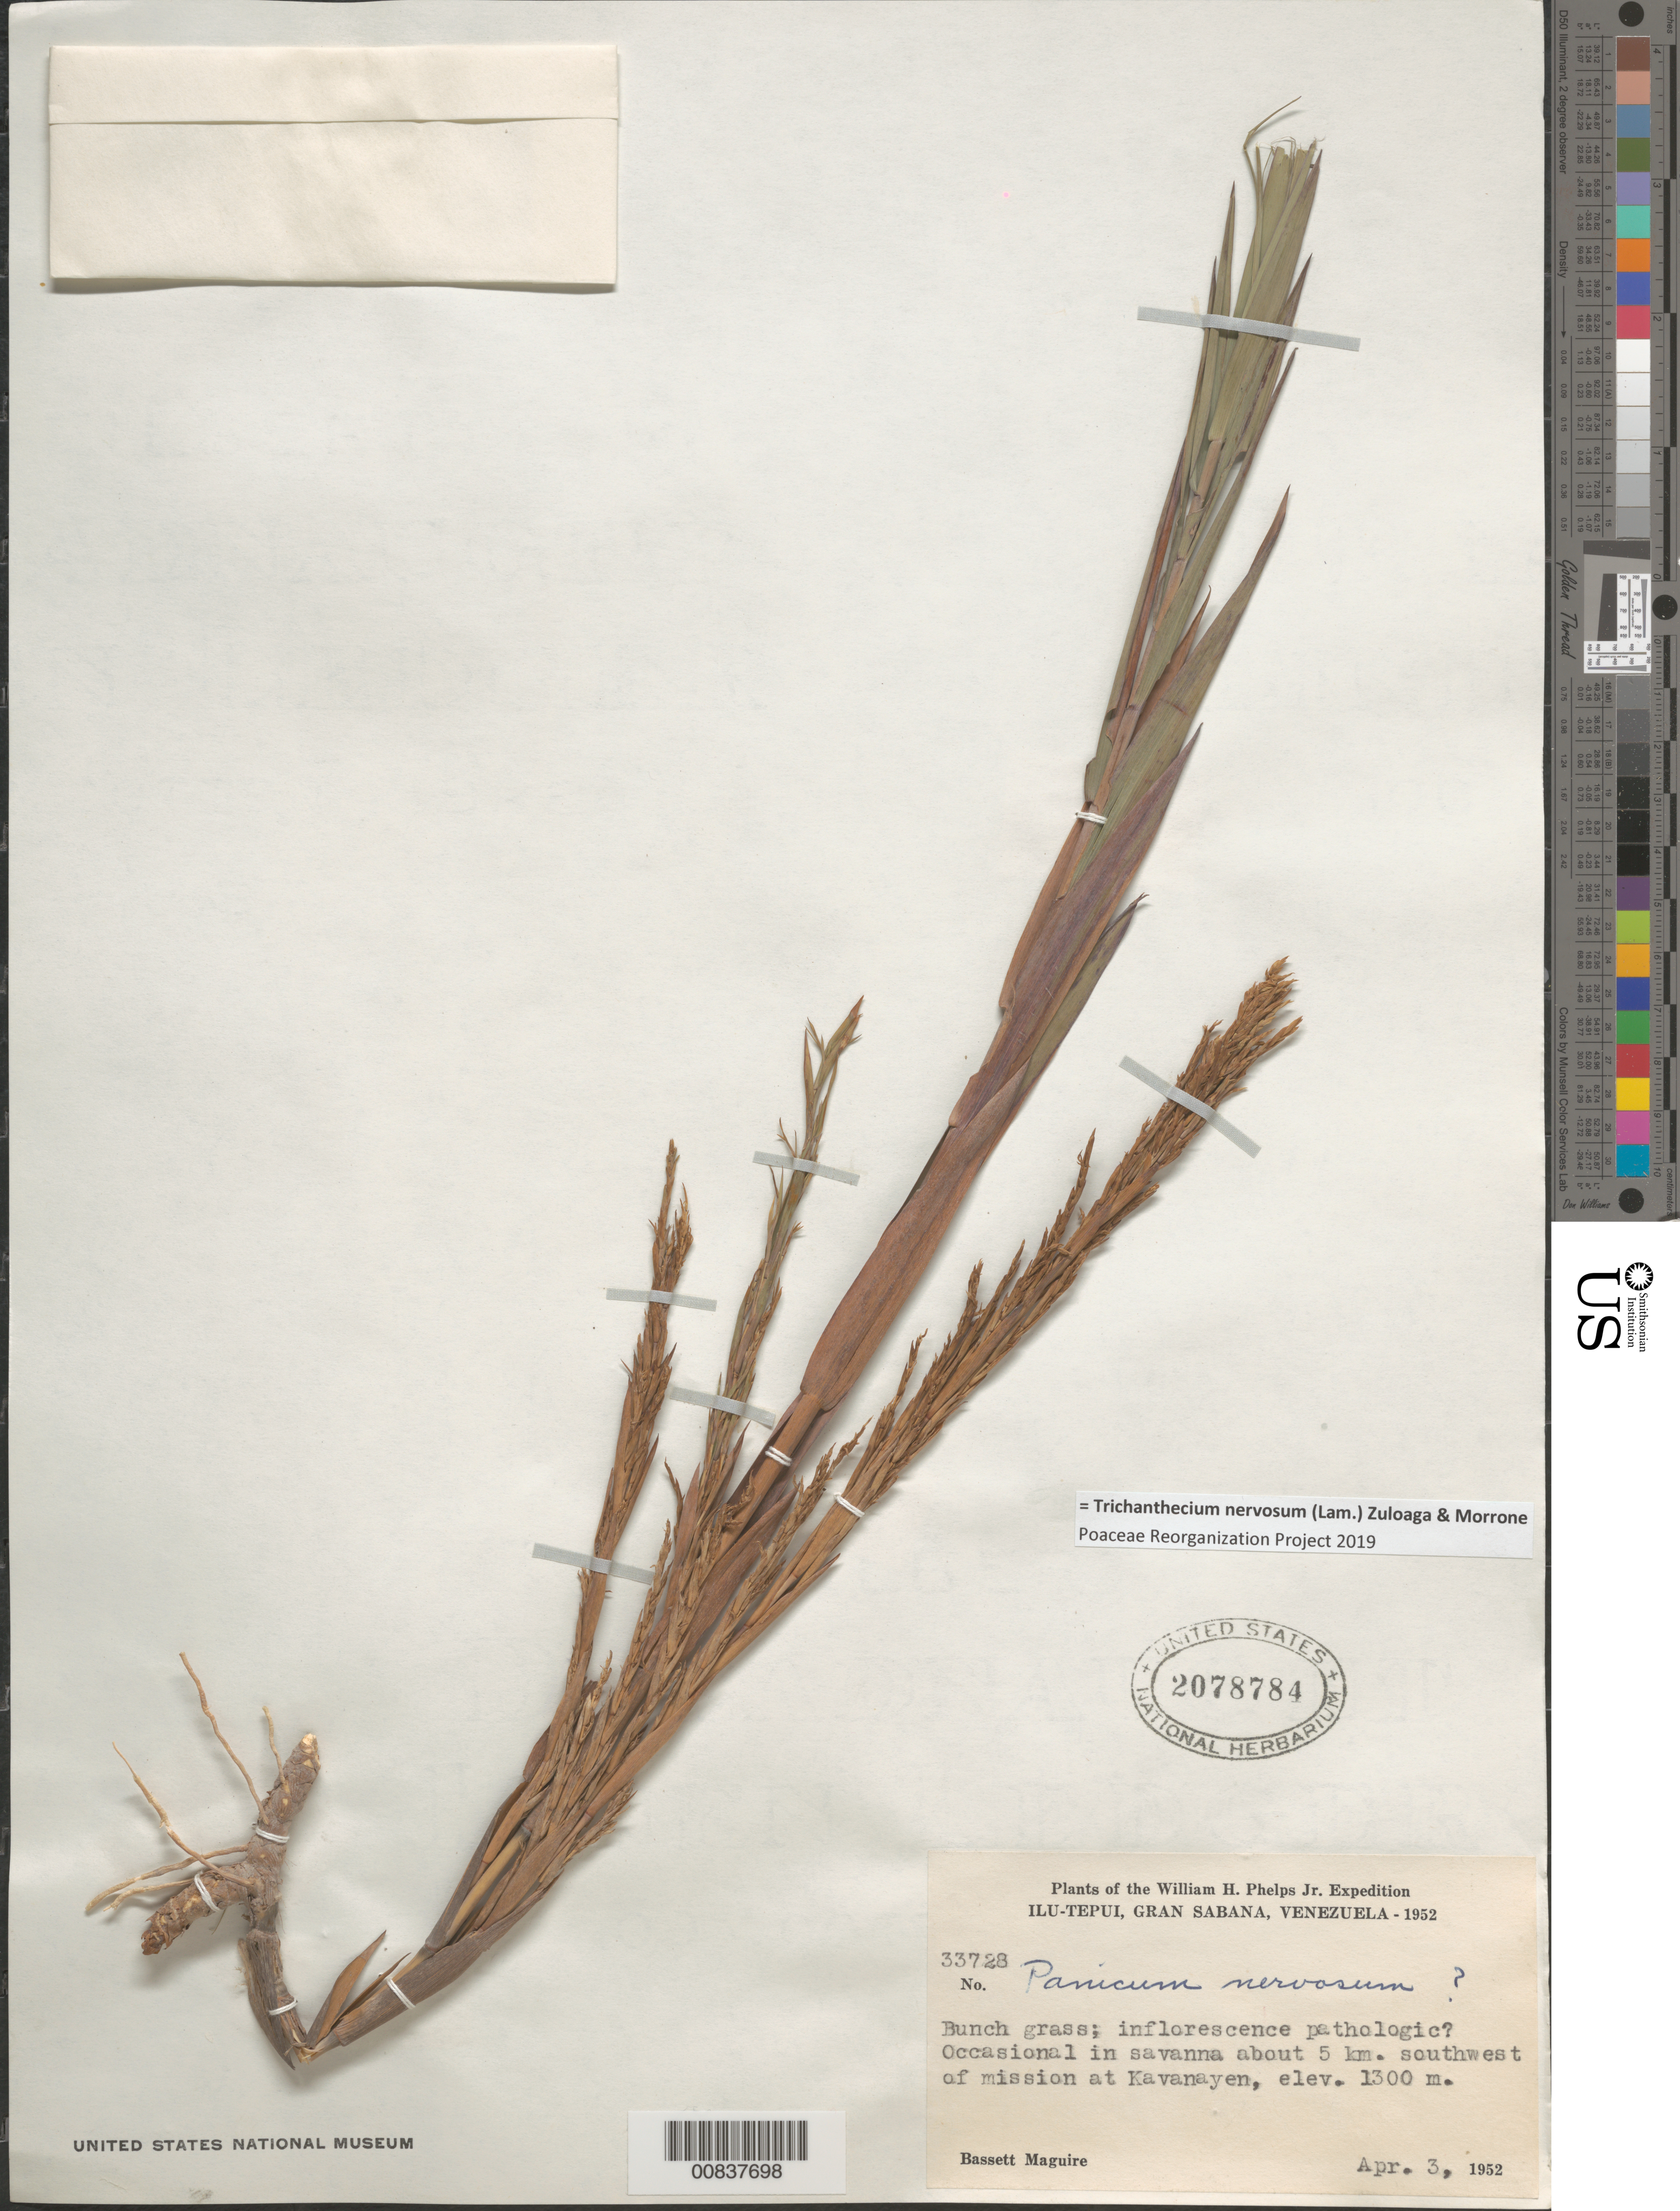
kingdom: Plantae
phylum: Tracheophyta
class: Liliopsida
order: Poales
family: Poaceae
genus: Trichanthecium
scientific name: Trichanthecium nervosum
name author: (Lam.) Zuloaga & Morrone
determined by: Poaceae Reorganization Project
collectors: B. Maguire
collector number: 33728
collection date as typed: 3-Apr-52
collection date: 1952-04-03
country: Venezuela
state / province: Bolívar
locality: Gran Sabana, Ilu-tepuí, 5 km SW of Kavanayén Mission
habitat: Savanna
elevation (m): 1300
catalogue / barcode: US 2078784